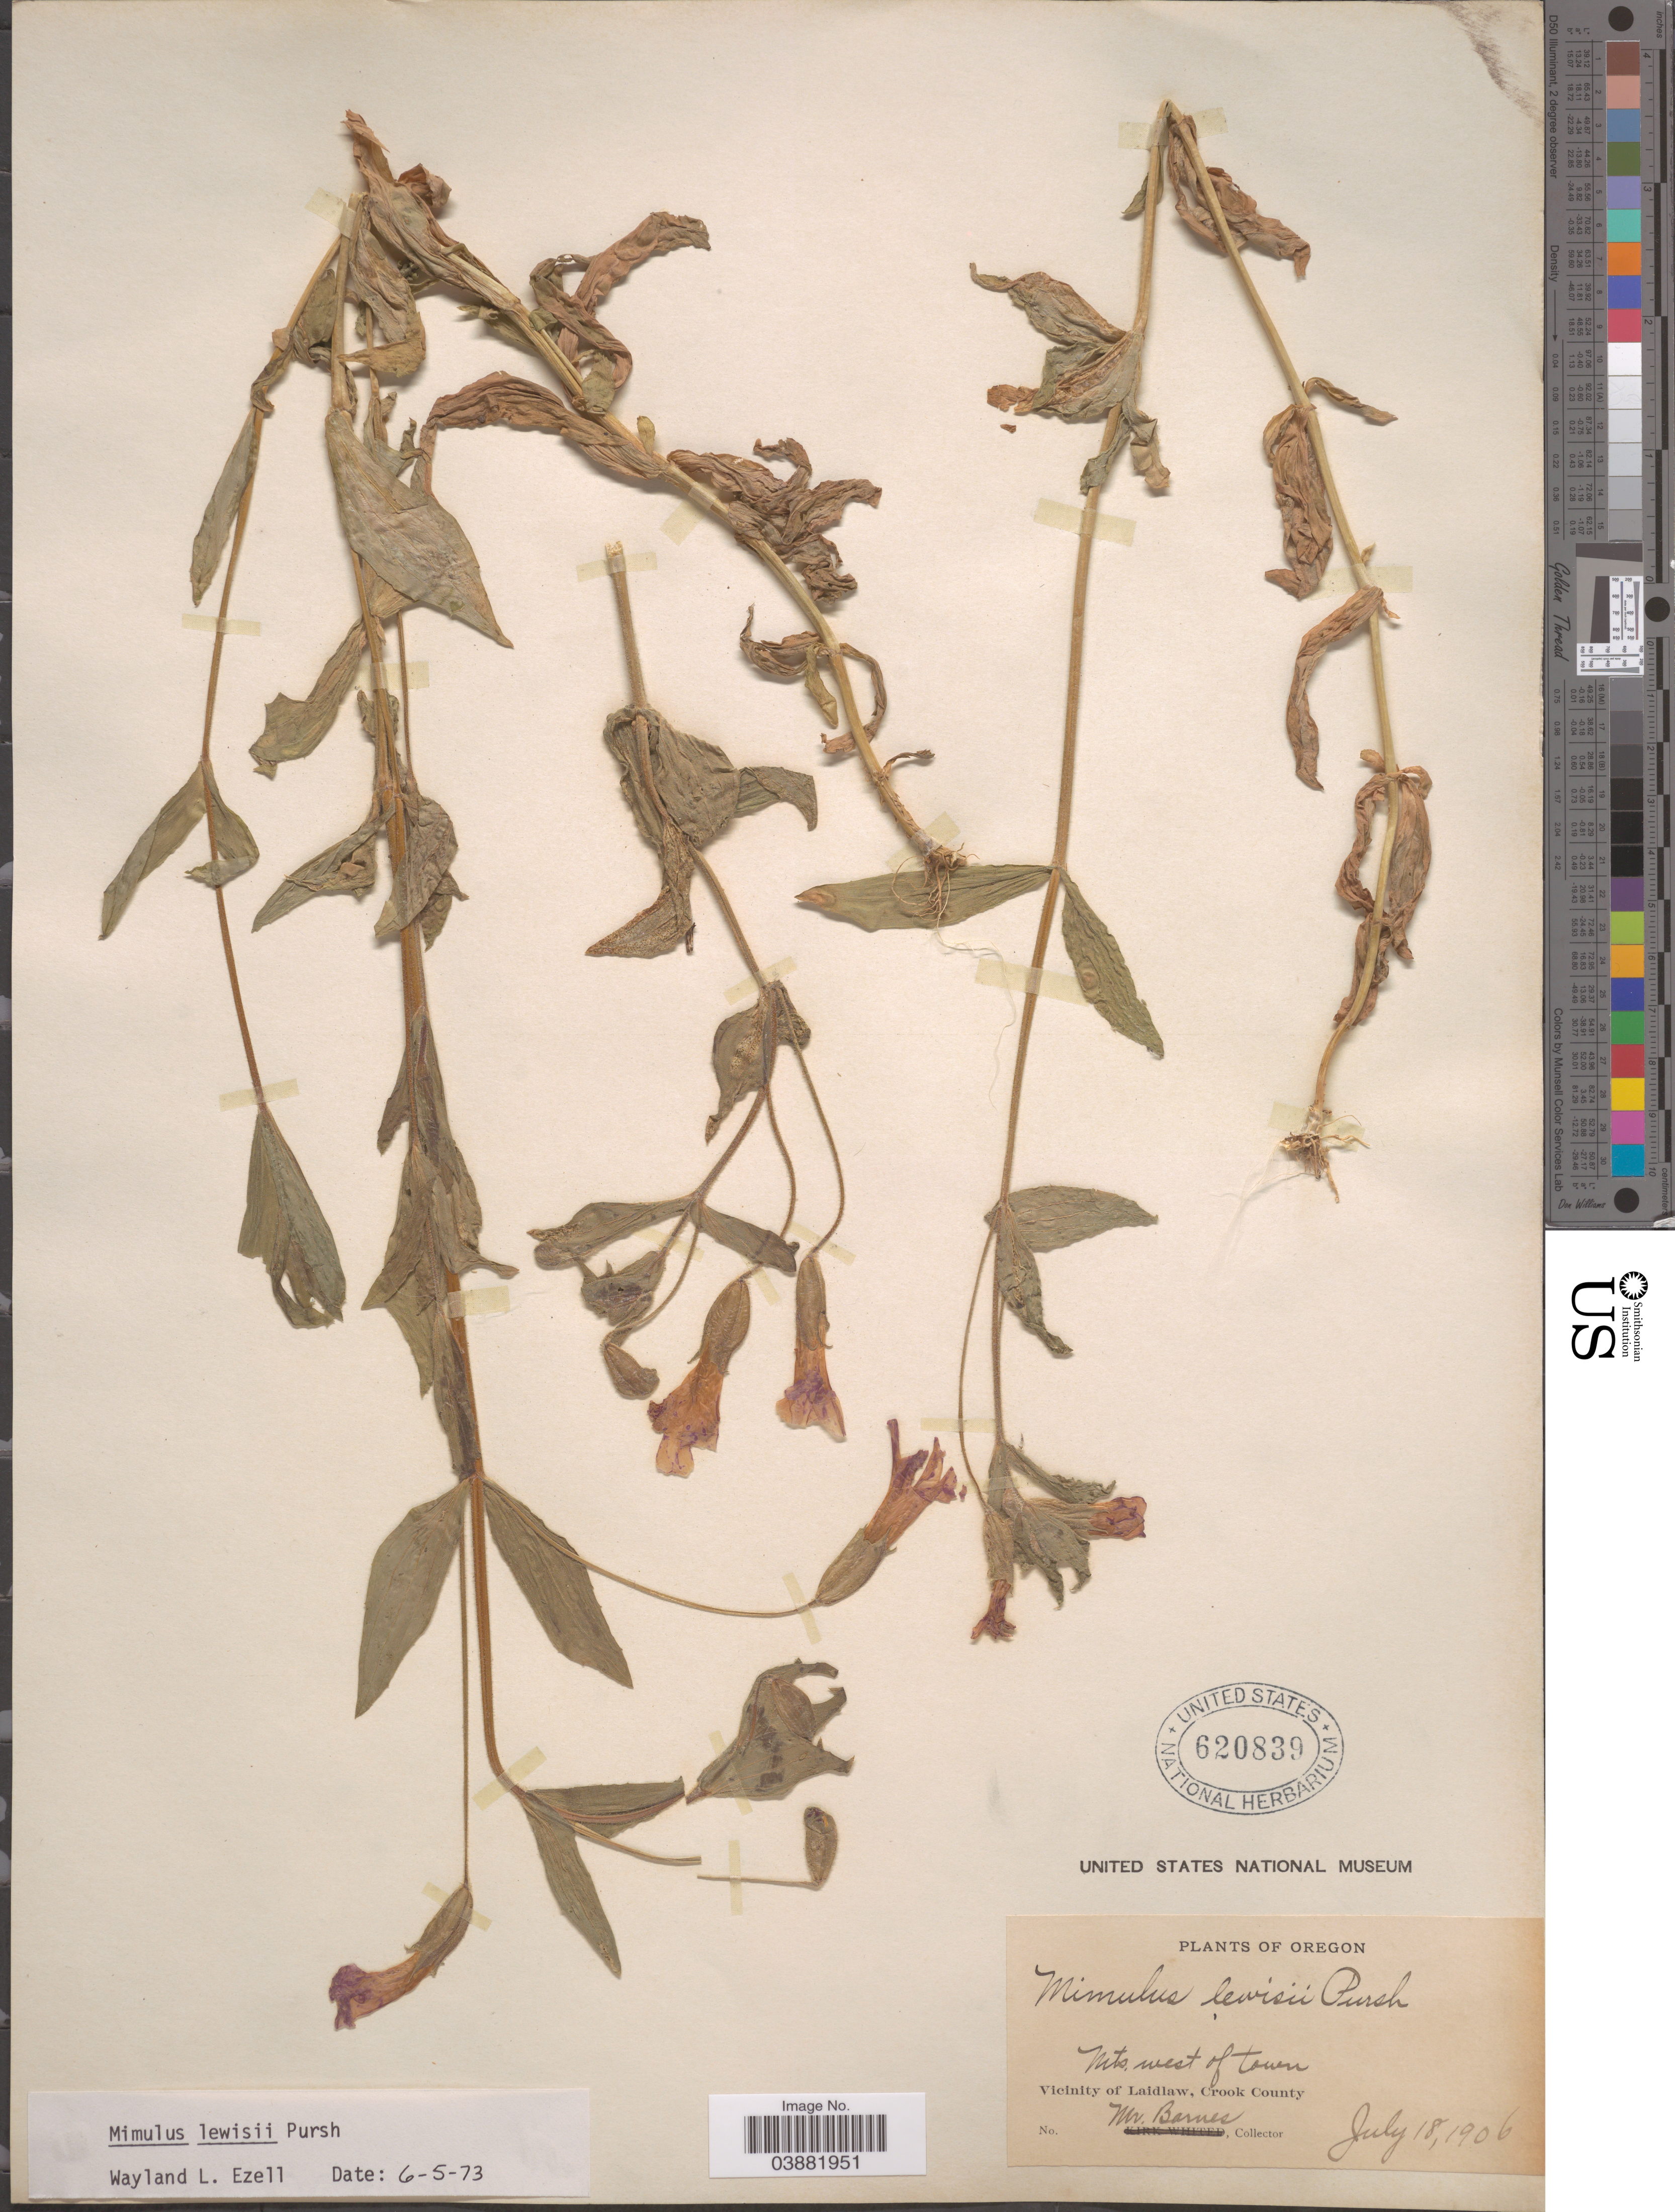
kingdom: Plantae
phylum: Tracheophyta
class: Magnoliopsida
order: Lamiales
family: Phrymaceae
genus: Mimulus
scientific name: Mimulus lewisii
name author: Pursh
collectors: -. Barnes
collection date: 1906-07-18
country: United States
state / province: Oregon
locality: Mts. west of town. Vicinity of Laidlaw, Crook County.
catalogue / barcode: US 620839